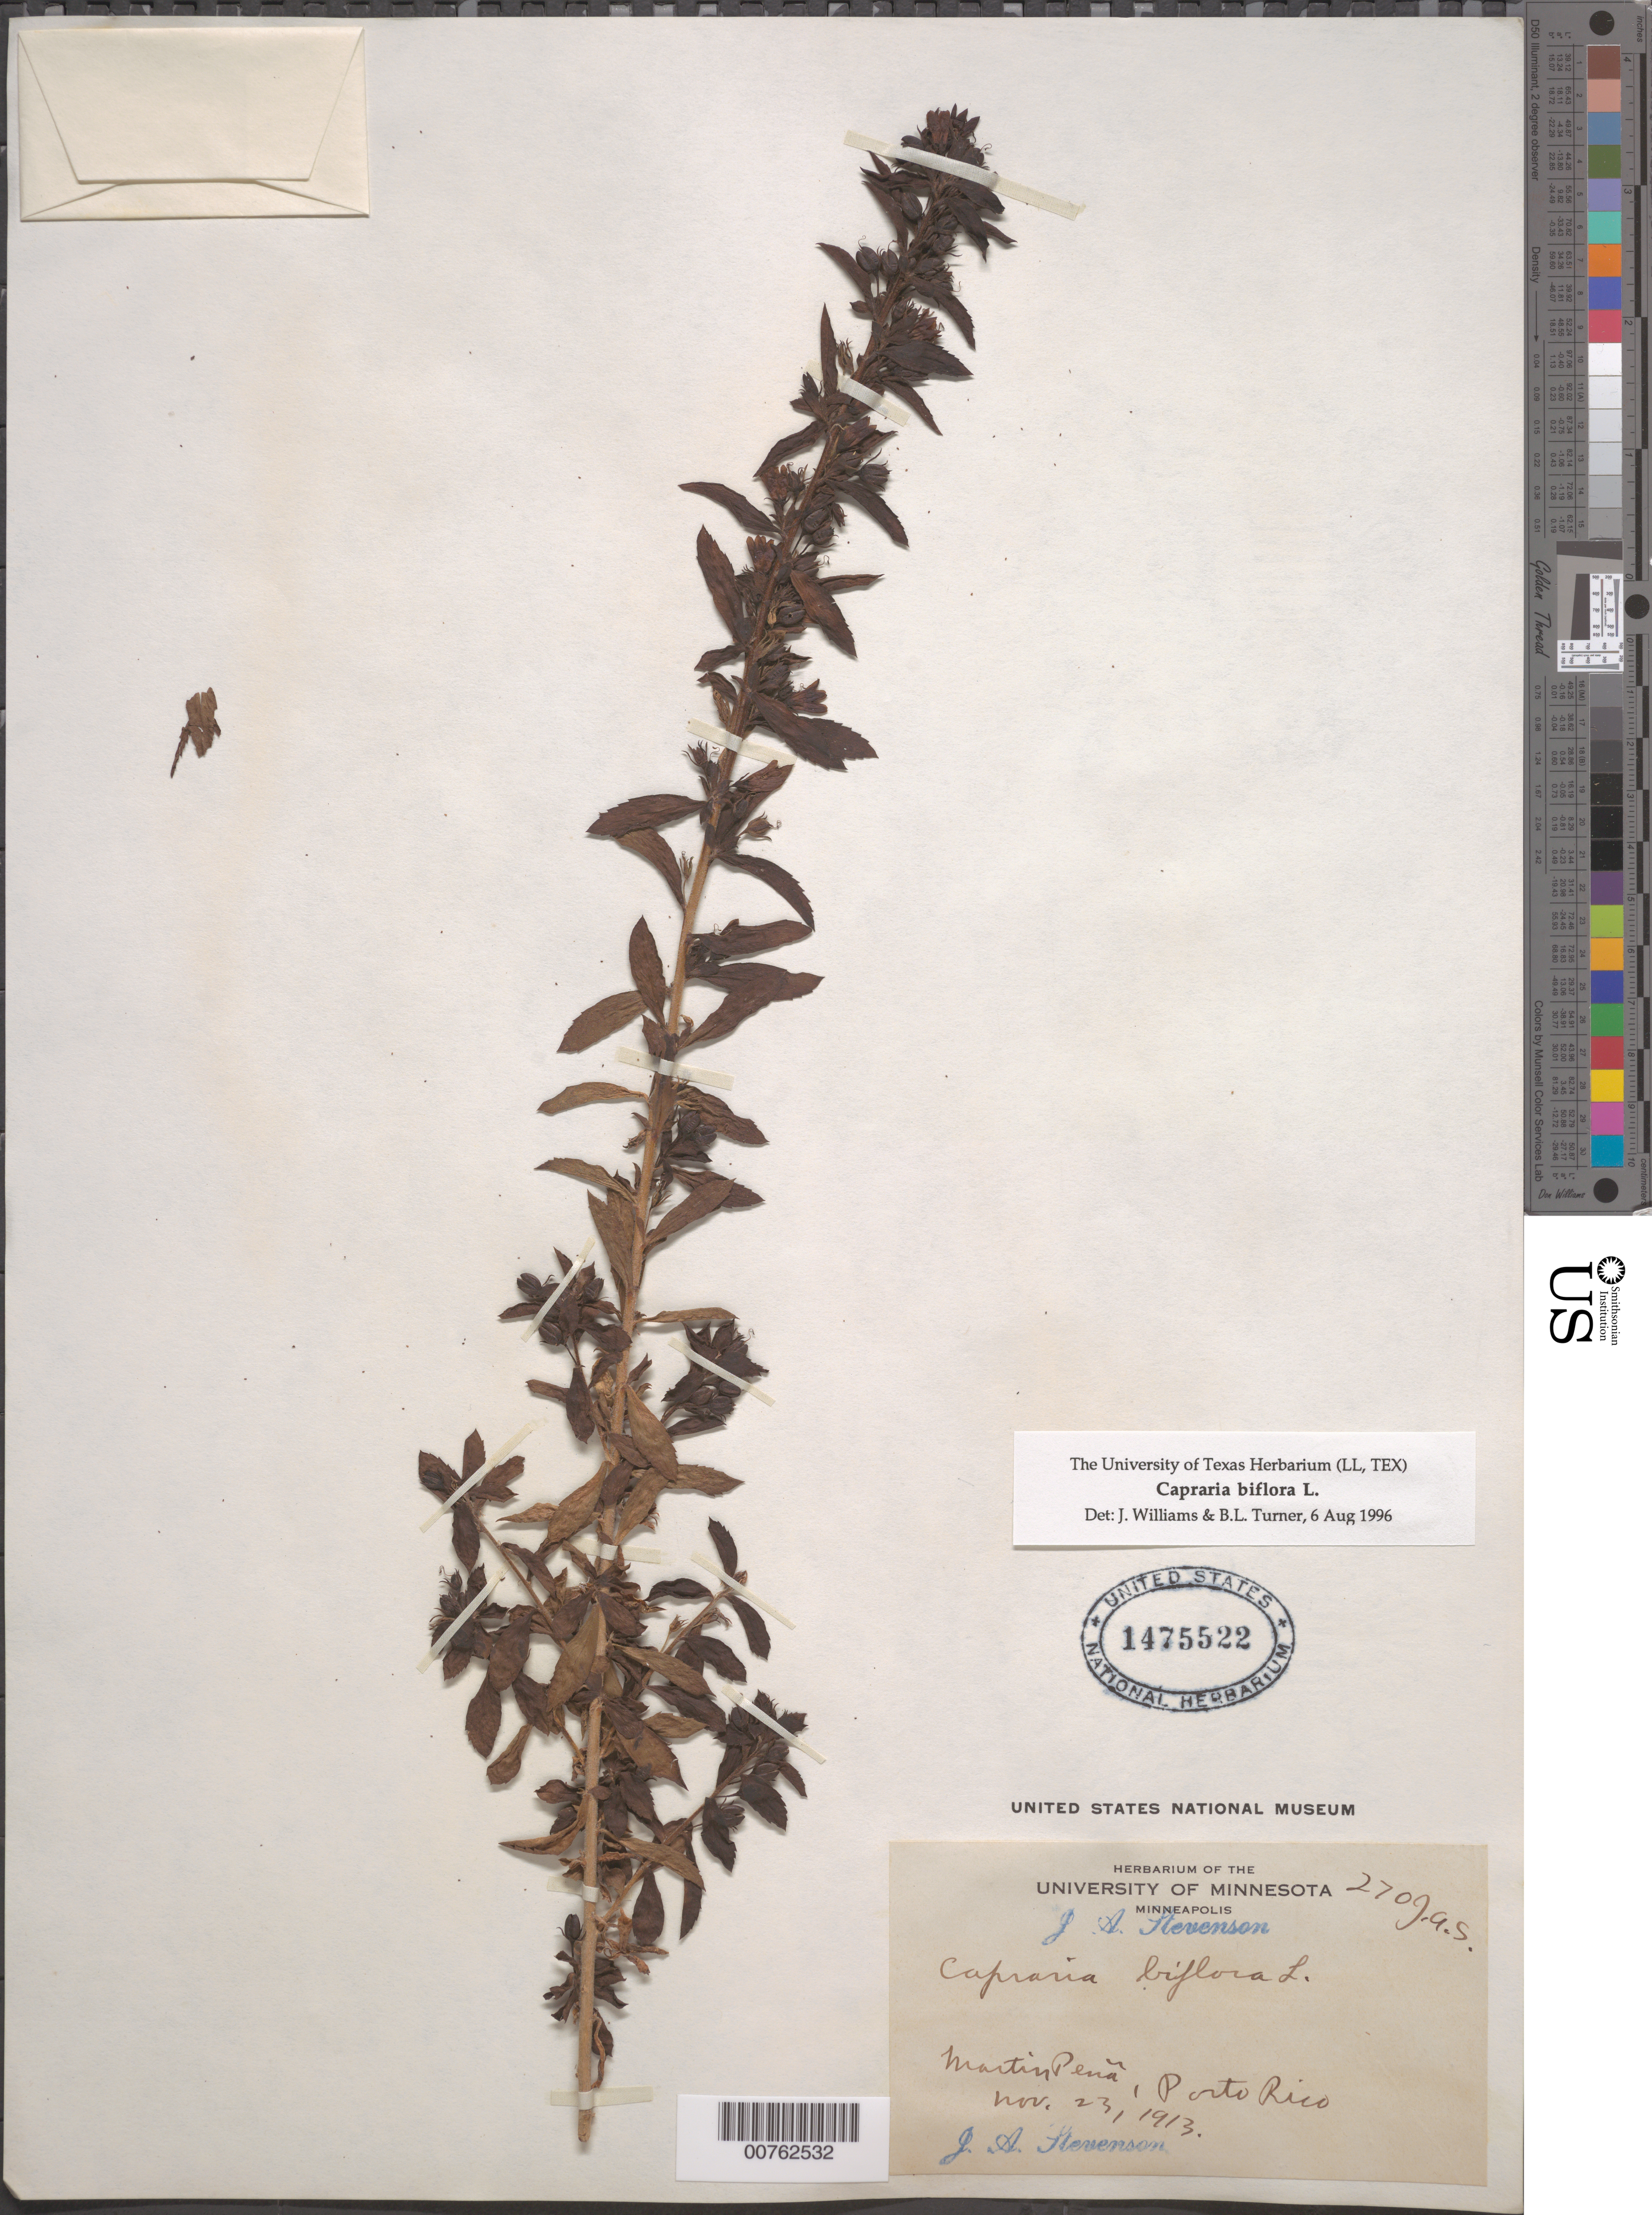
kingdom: Plantae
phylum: Tracheophyta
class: Magnoliopsida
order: Lamiales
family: Scrophulariaceae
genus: Capraria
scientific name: Capraria biflora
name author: L.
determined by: Williams, J.; Turner, B. L.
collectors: J. Stevenson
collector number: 270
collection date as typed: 23 Nov 1913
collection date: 1913-11-23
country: Puerto Rico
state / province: San Juan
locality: Martín Peña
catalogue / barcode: US 1475522